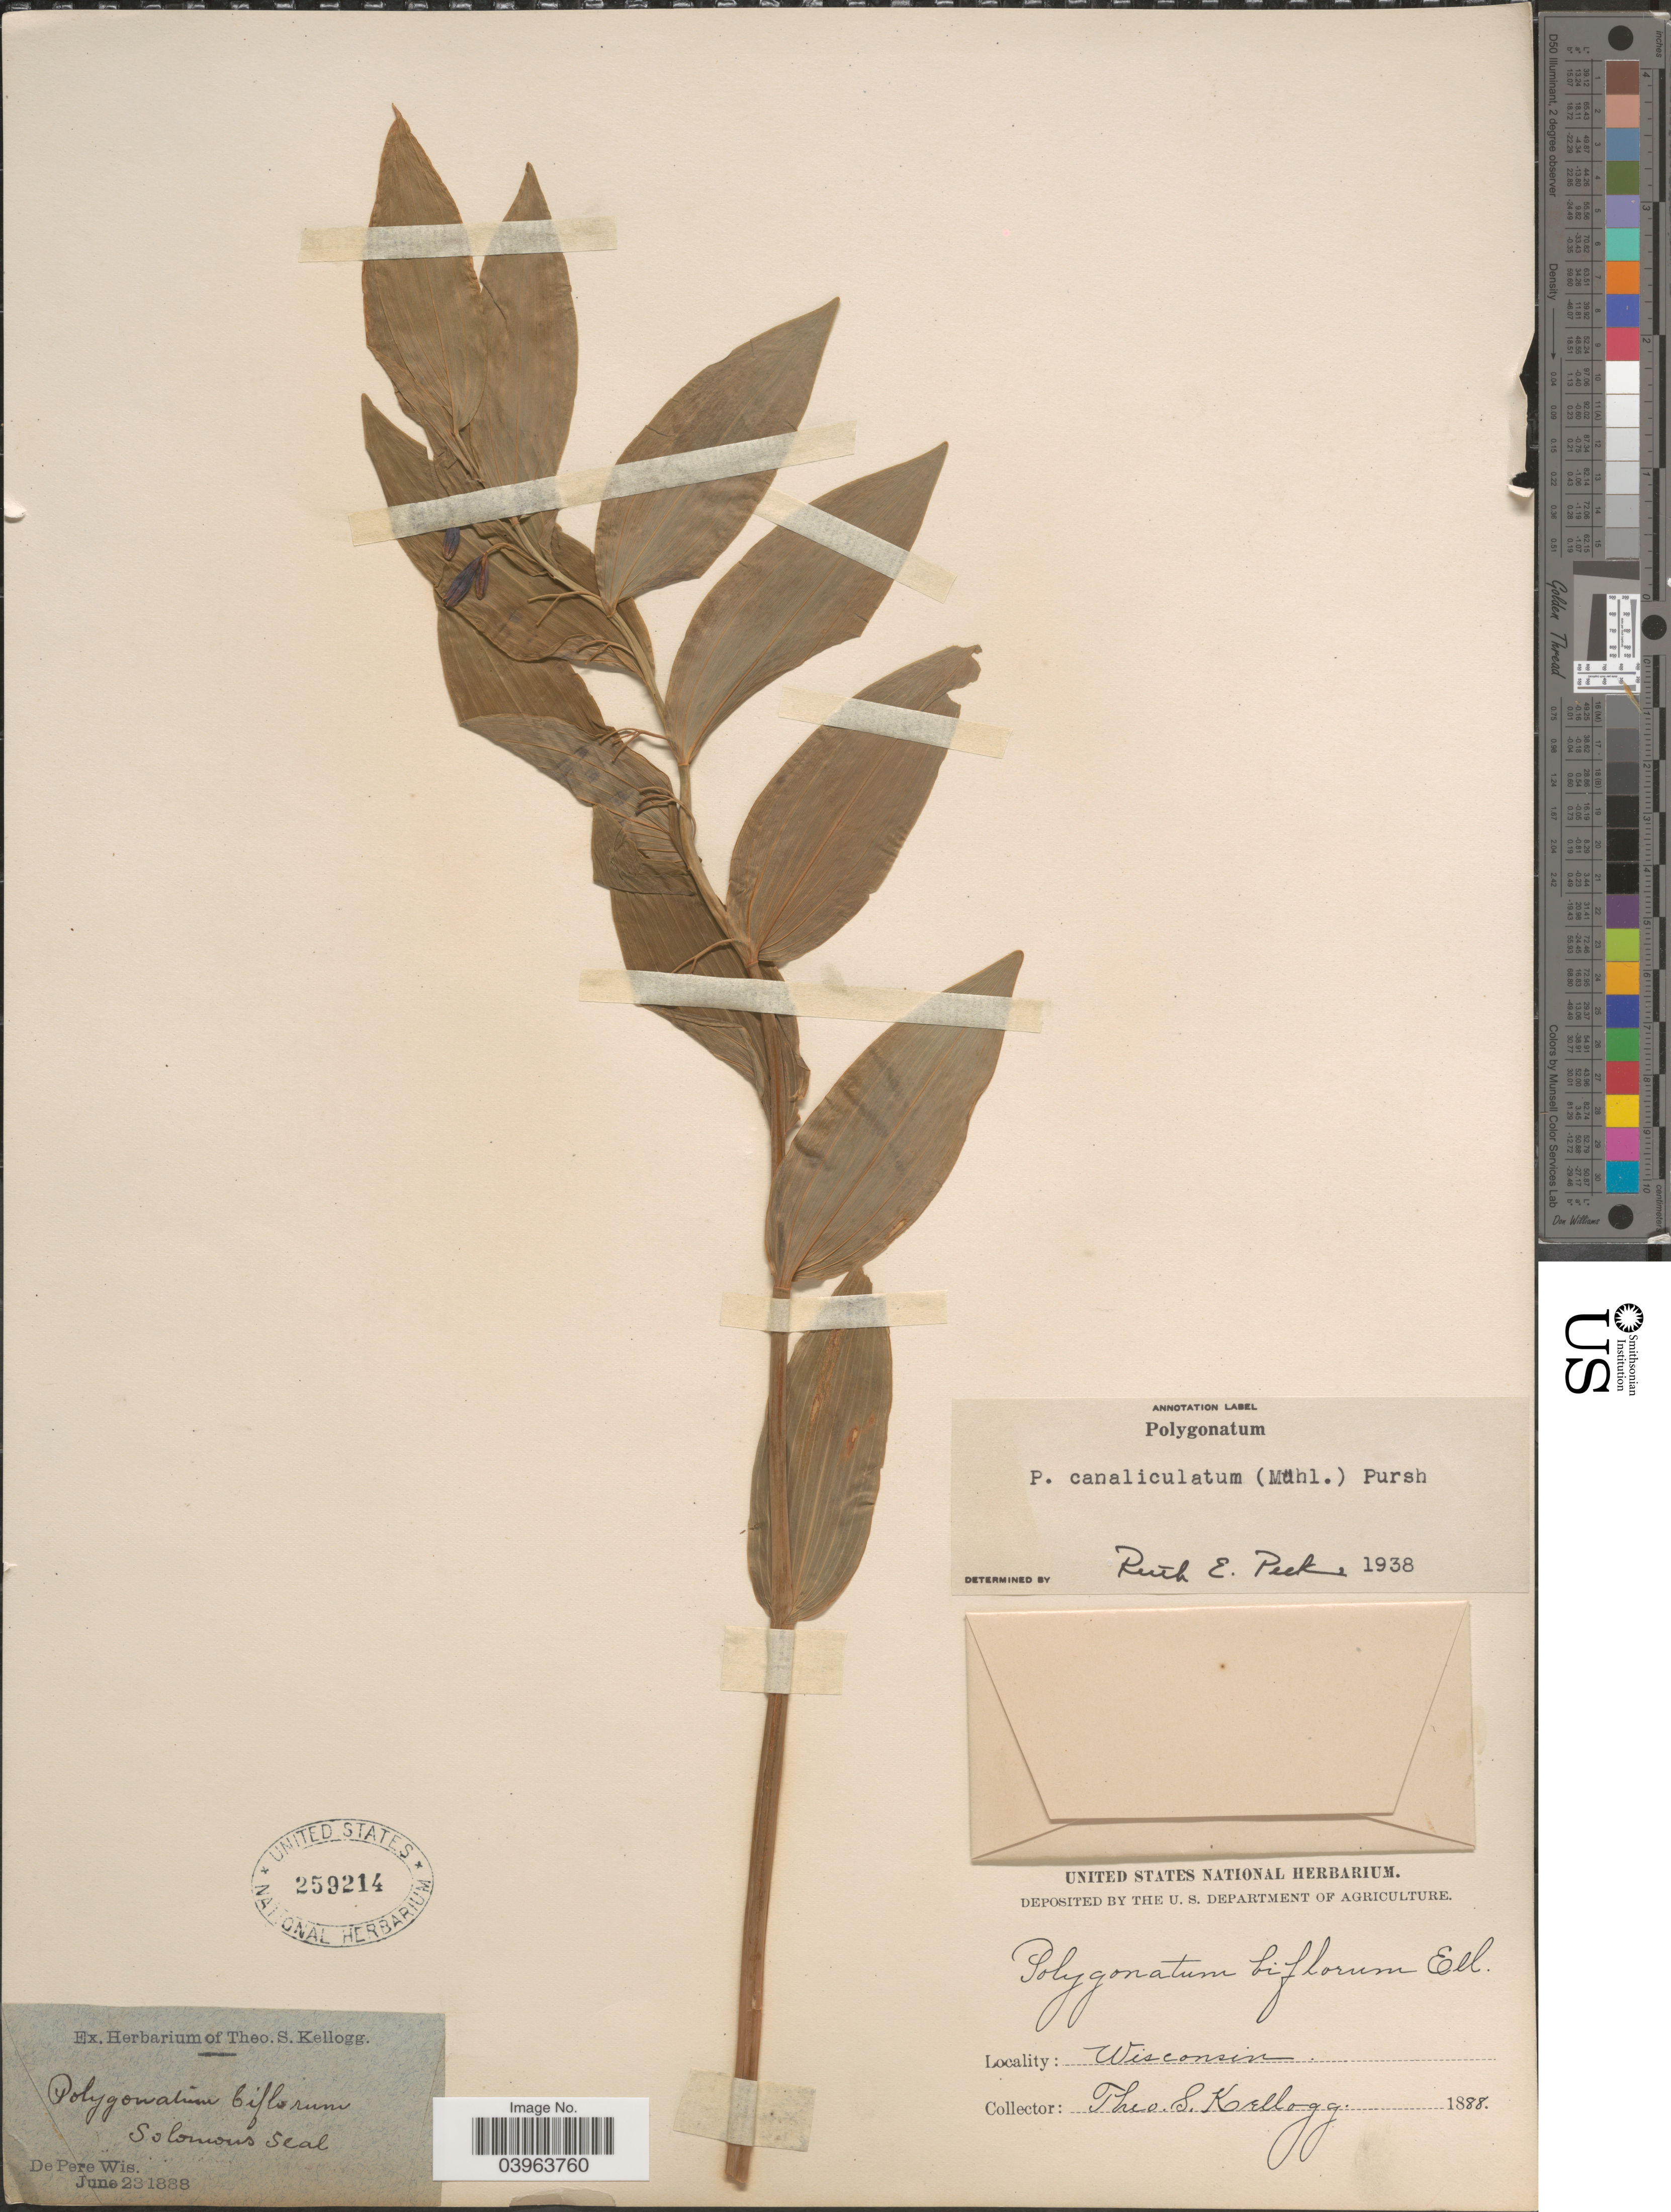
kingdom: Plantae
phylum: Tracheophyta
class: Liliopsida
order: Asparagales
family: Asparagaceae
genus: Polygonatum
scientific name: Polygonatum canaliculatum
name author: (Willd.) Pursh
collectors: T. S. Kellogg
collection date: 1888-06-23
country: United States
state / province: Wisconsin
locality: De Pere.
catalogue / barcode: US 259214